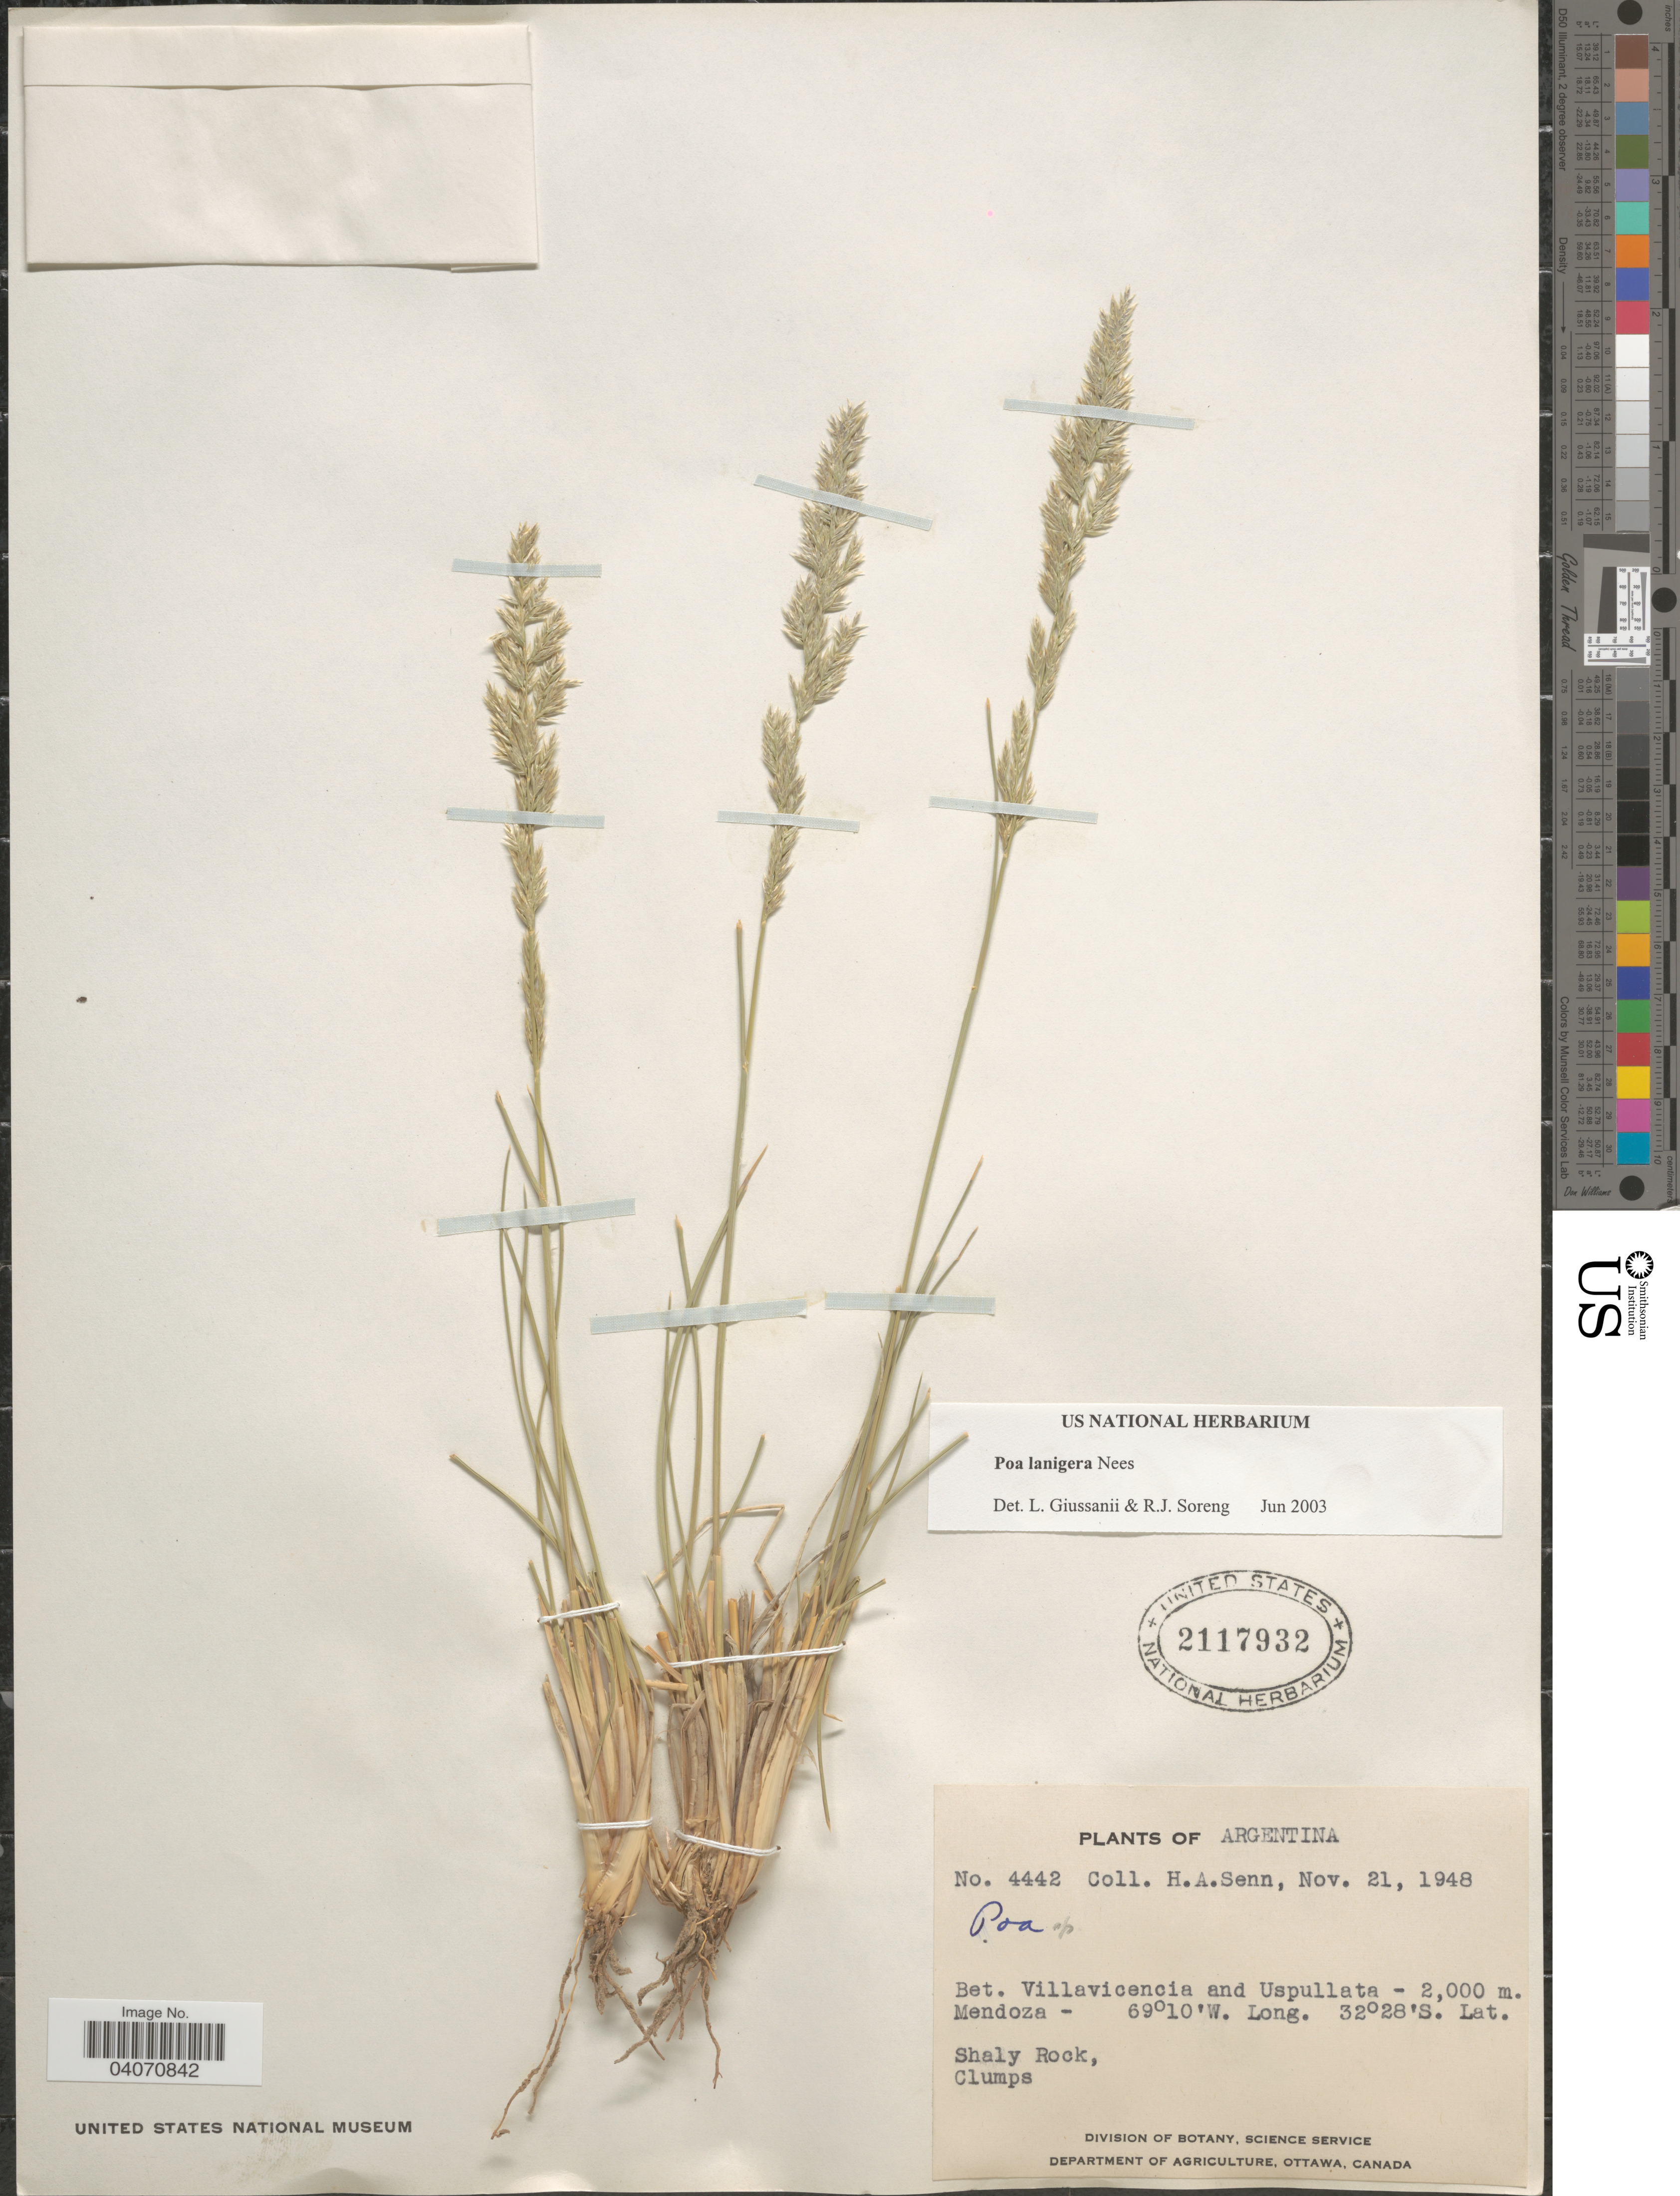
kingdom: Plantae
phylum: Tracheophyta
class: Liliopsida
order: Poales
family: Poaceae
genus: Poa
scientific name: Poa lanigera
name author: Nees in Mart.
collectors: H. Senn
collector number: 4442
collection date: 1948-11-21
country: Argentina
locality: Bet. Villavicencia and Uspullata - Mendoza. Shaly Rock, Clumps.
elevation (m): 2000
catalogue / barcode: US 2117932